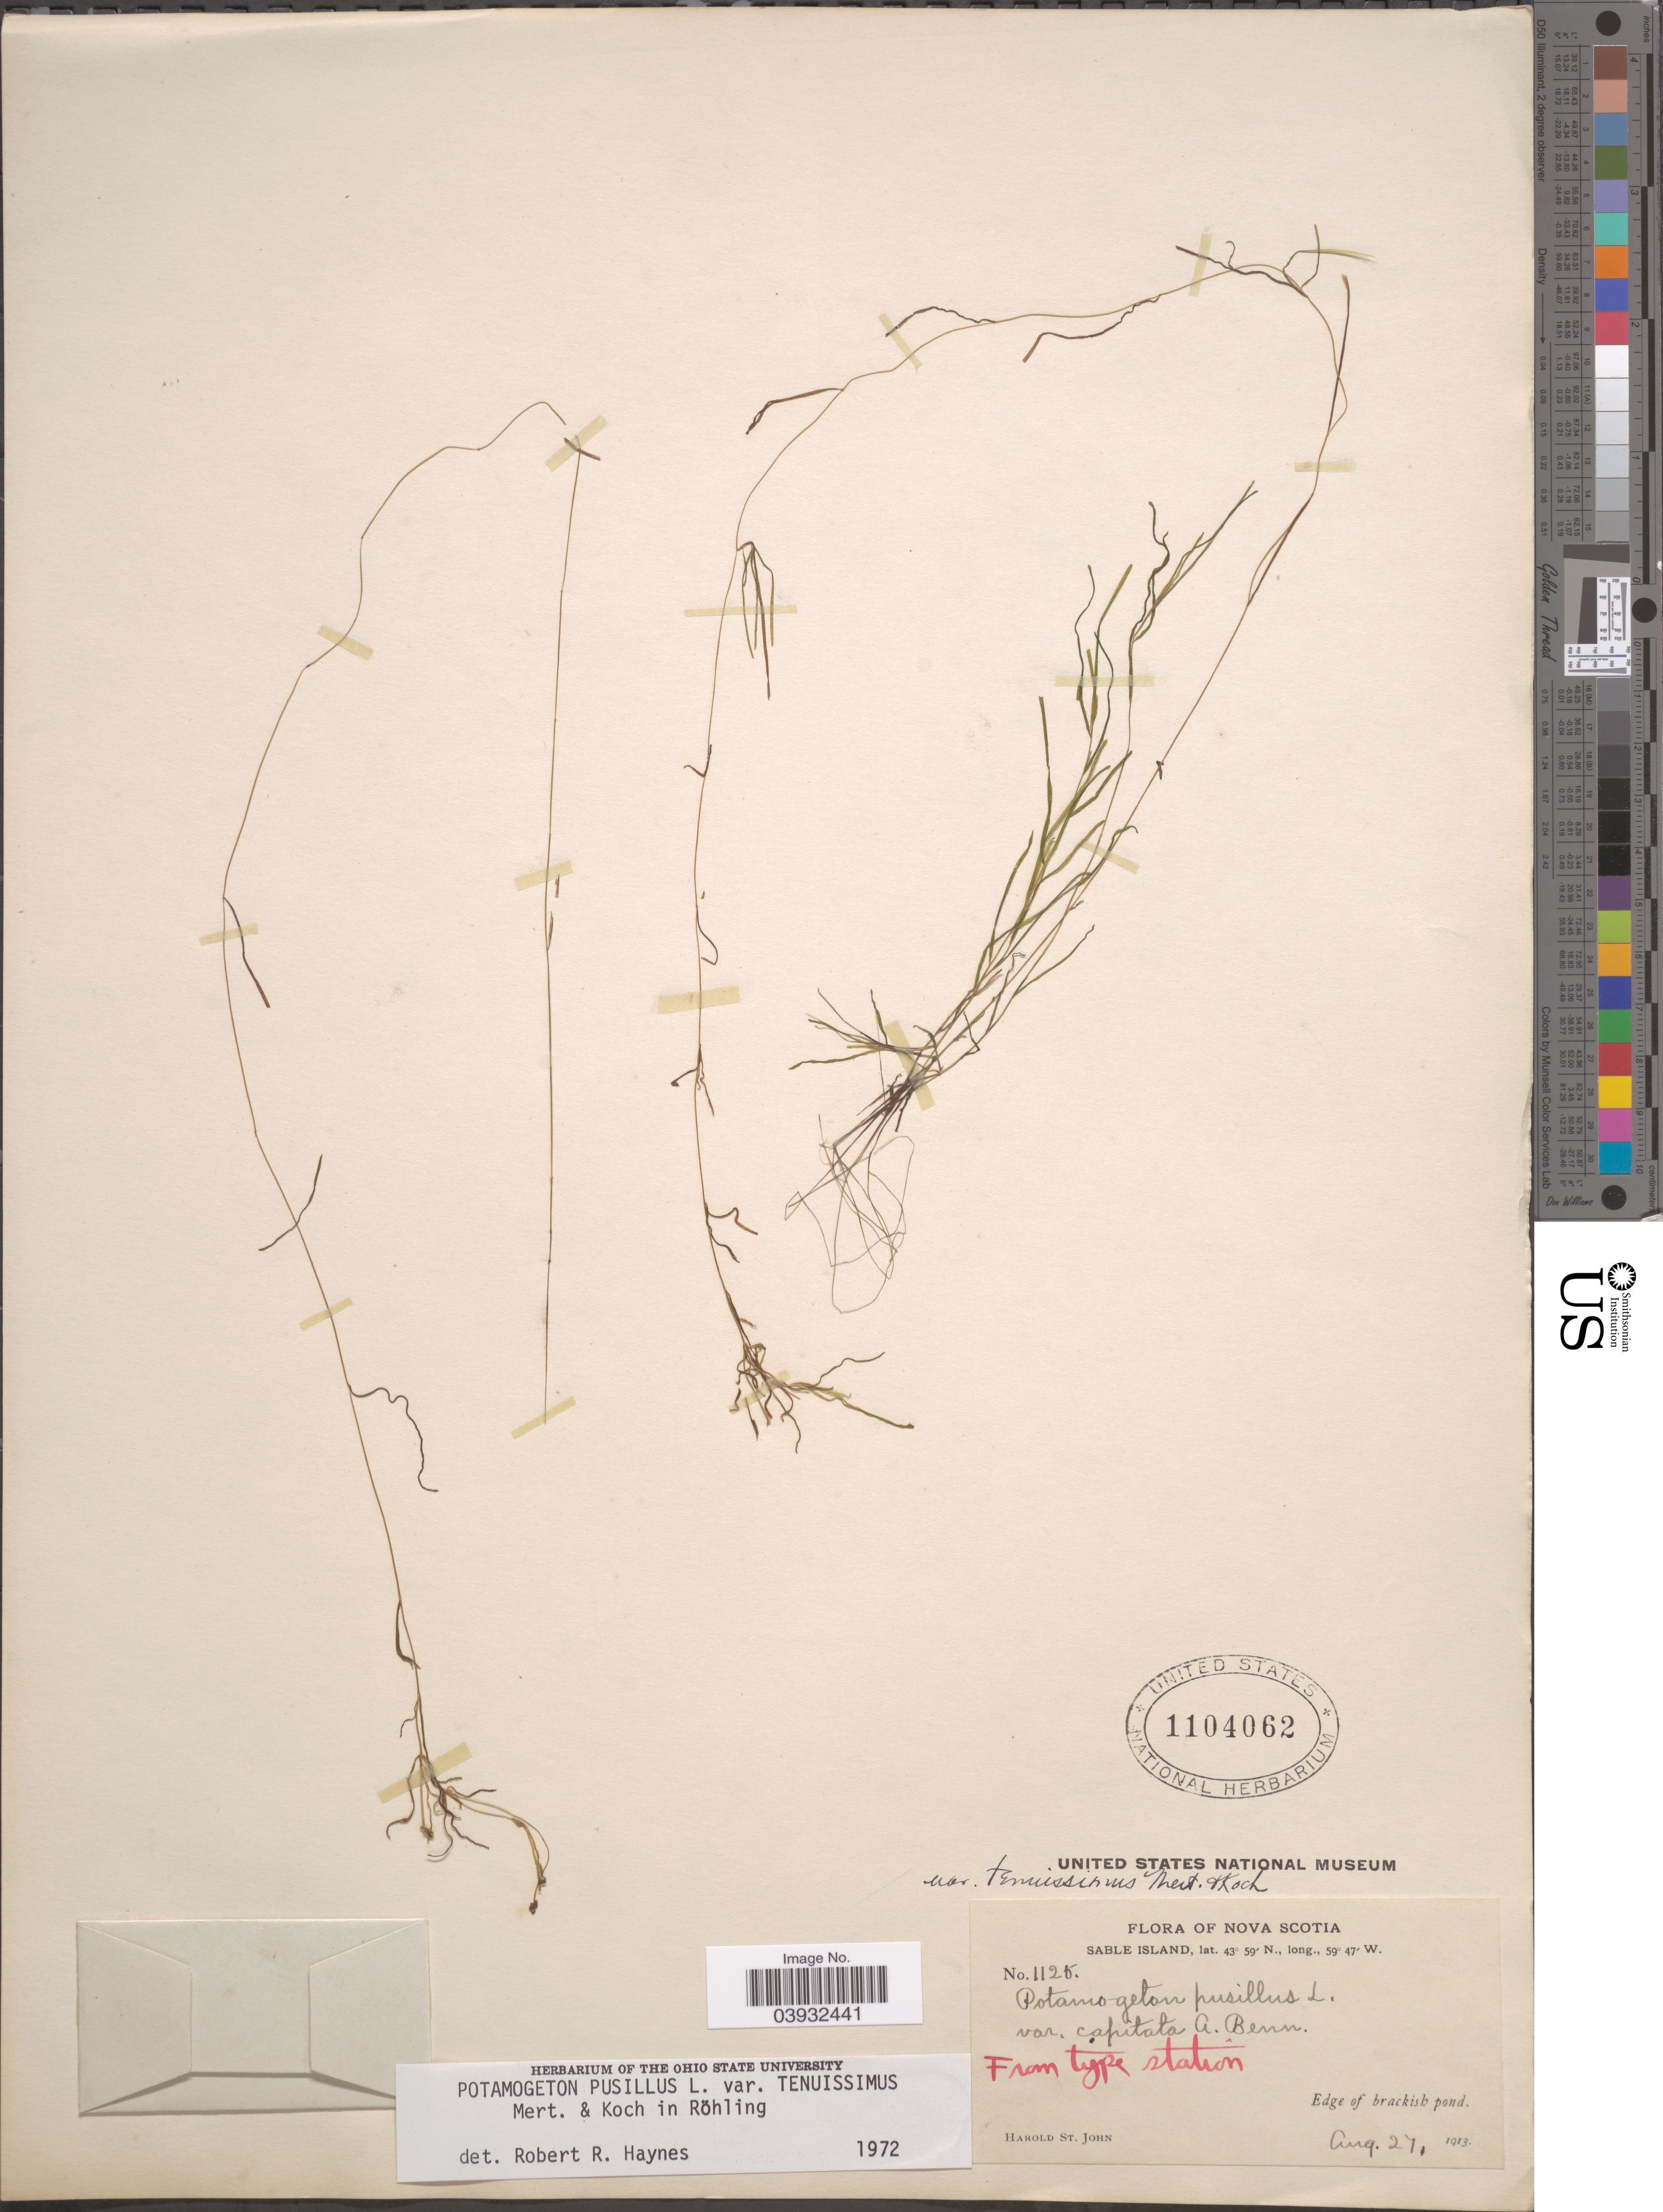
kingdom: Plantae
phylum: Tracheophyta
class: Liliopsida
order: Alismatales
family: Potamogetonaceae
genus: Potamogeton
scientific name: Potamogeton pusillus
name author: L.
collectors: H. St. John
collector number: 1125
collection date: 1913-08-27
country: Canada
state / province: Nova Scotia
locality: Sable Island. Edge of brackish pond.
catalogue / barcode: US 1104062